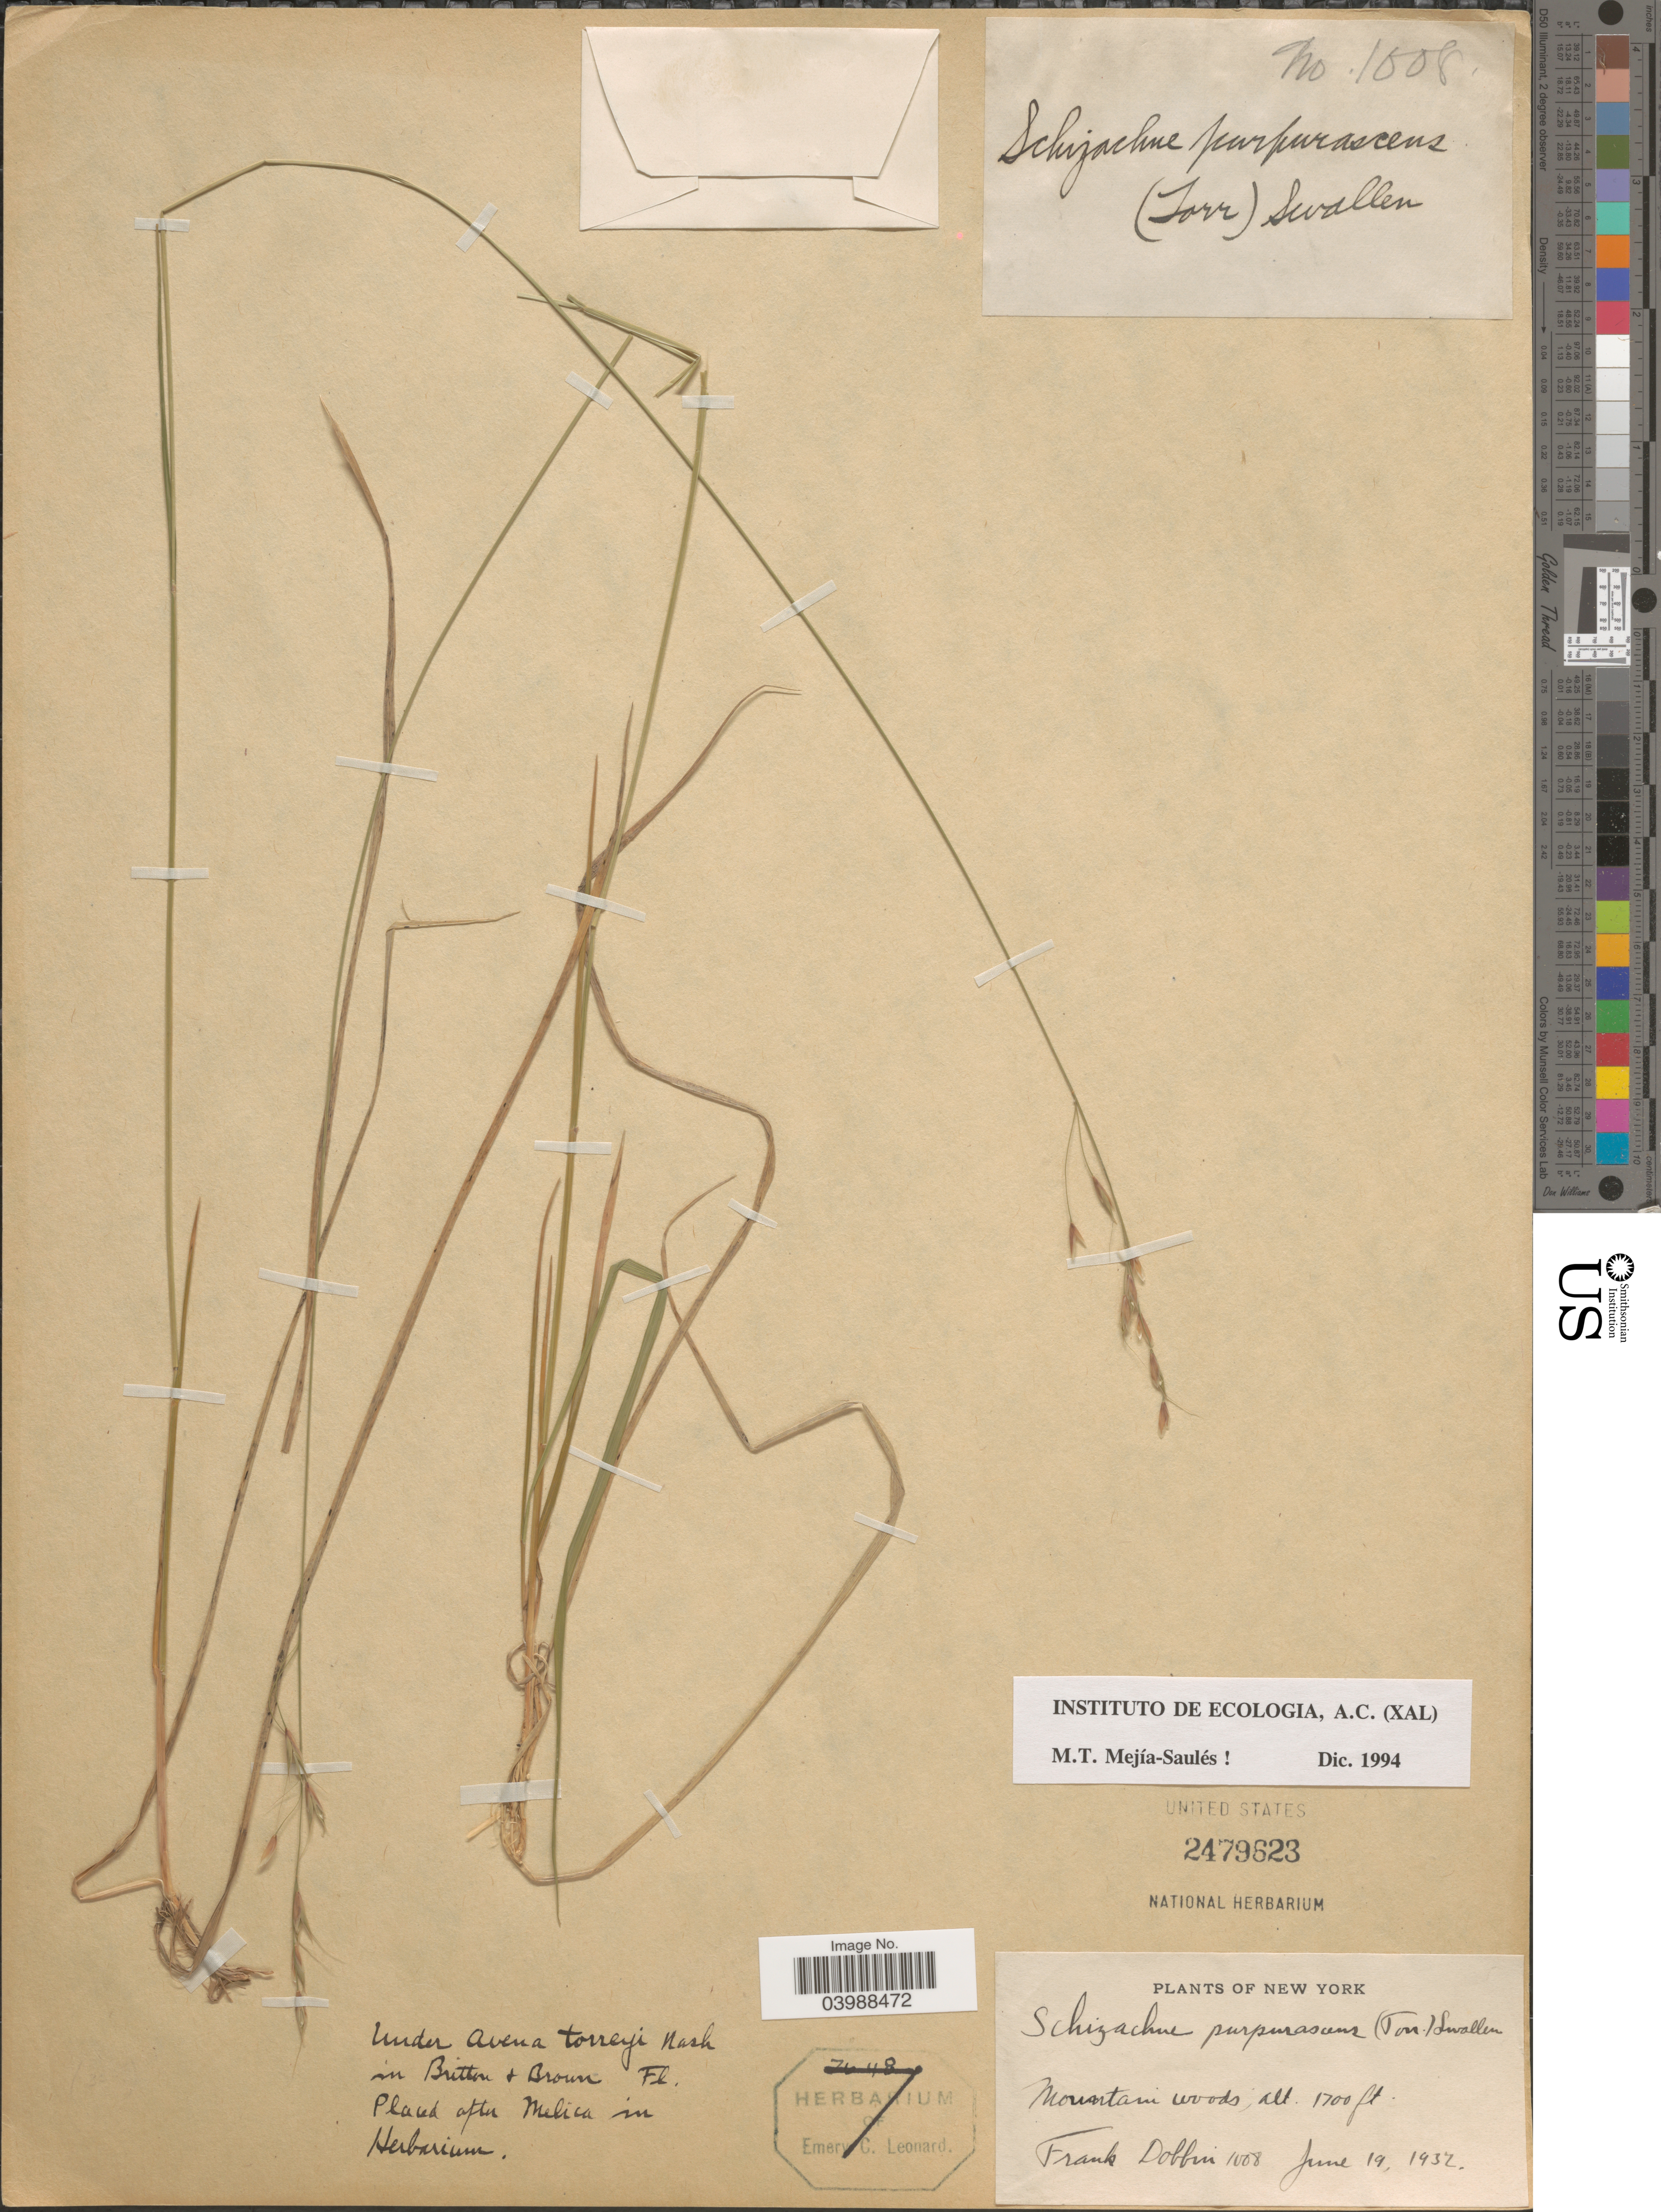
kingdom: Plantae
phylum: Tracheophyta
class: Liliopsida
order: Poales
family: Poaceae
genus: Schizachne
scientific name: Schizachne purpurascens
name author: (Torr.) Swallen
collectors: F. Dobbin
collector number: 1008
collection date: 1932-06-19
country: United States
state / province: New York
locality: Mountain woods.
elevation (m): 518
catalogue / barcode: US 2479623